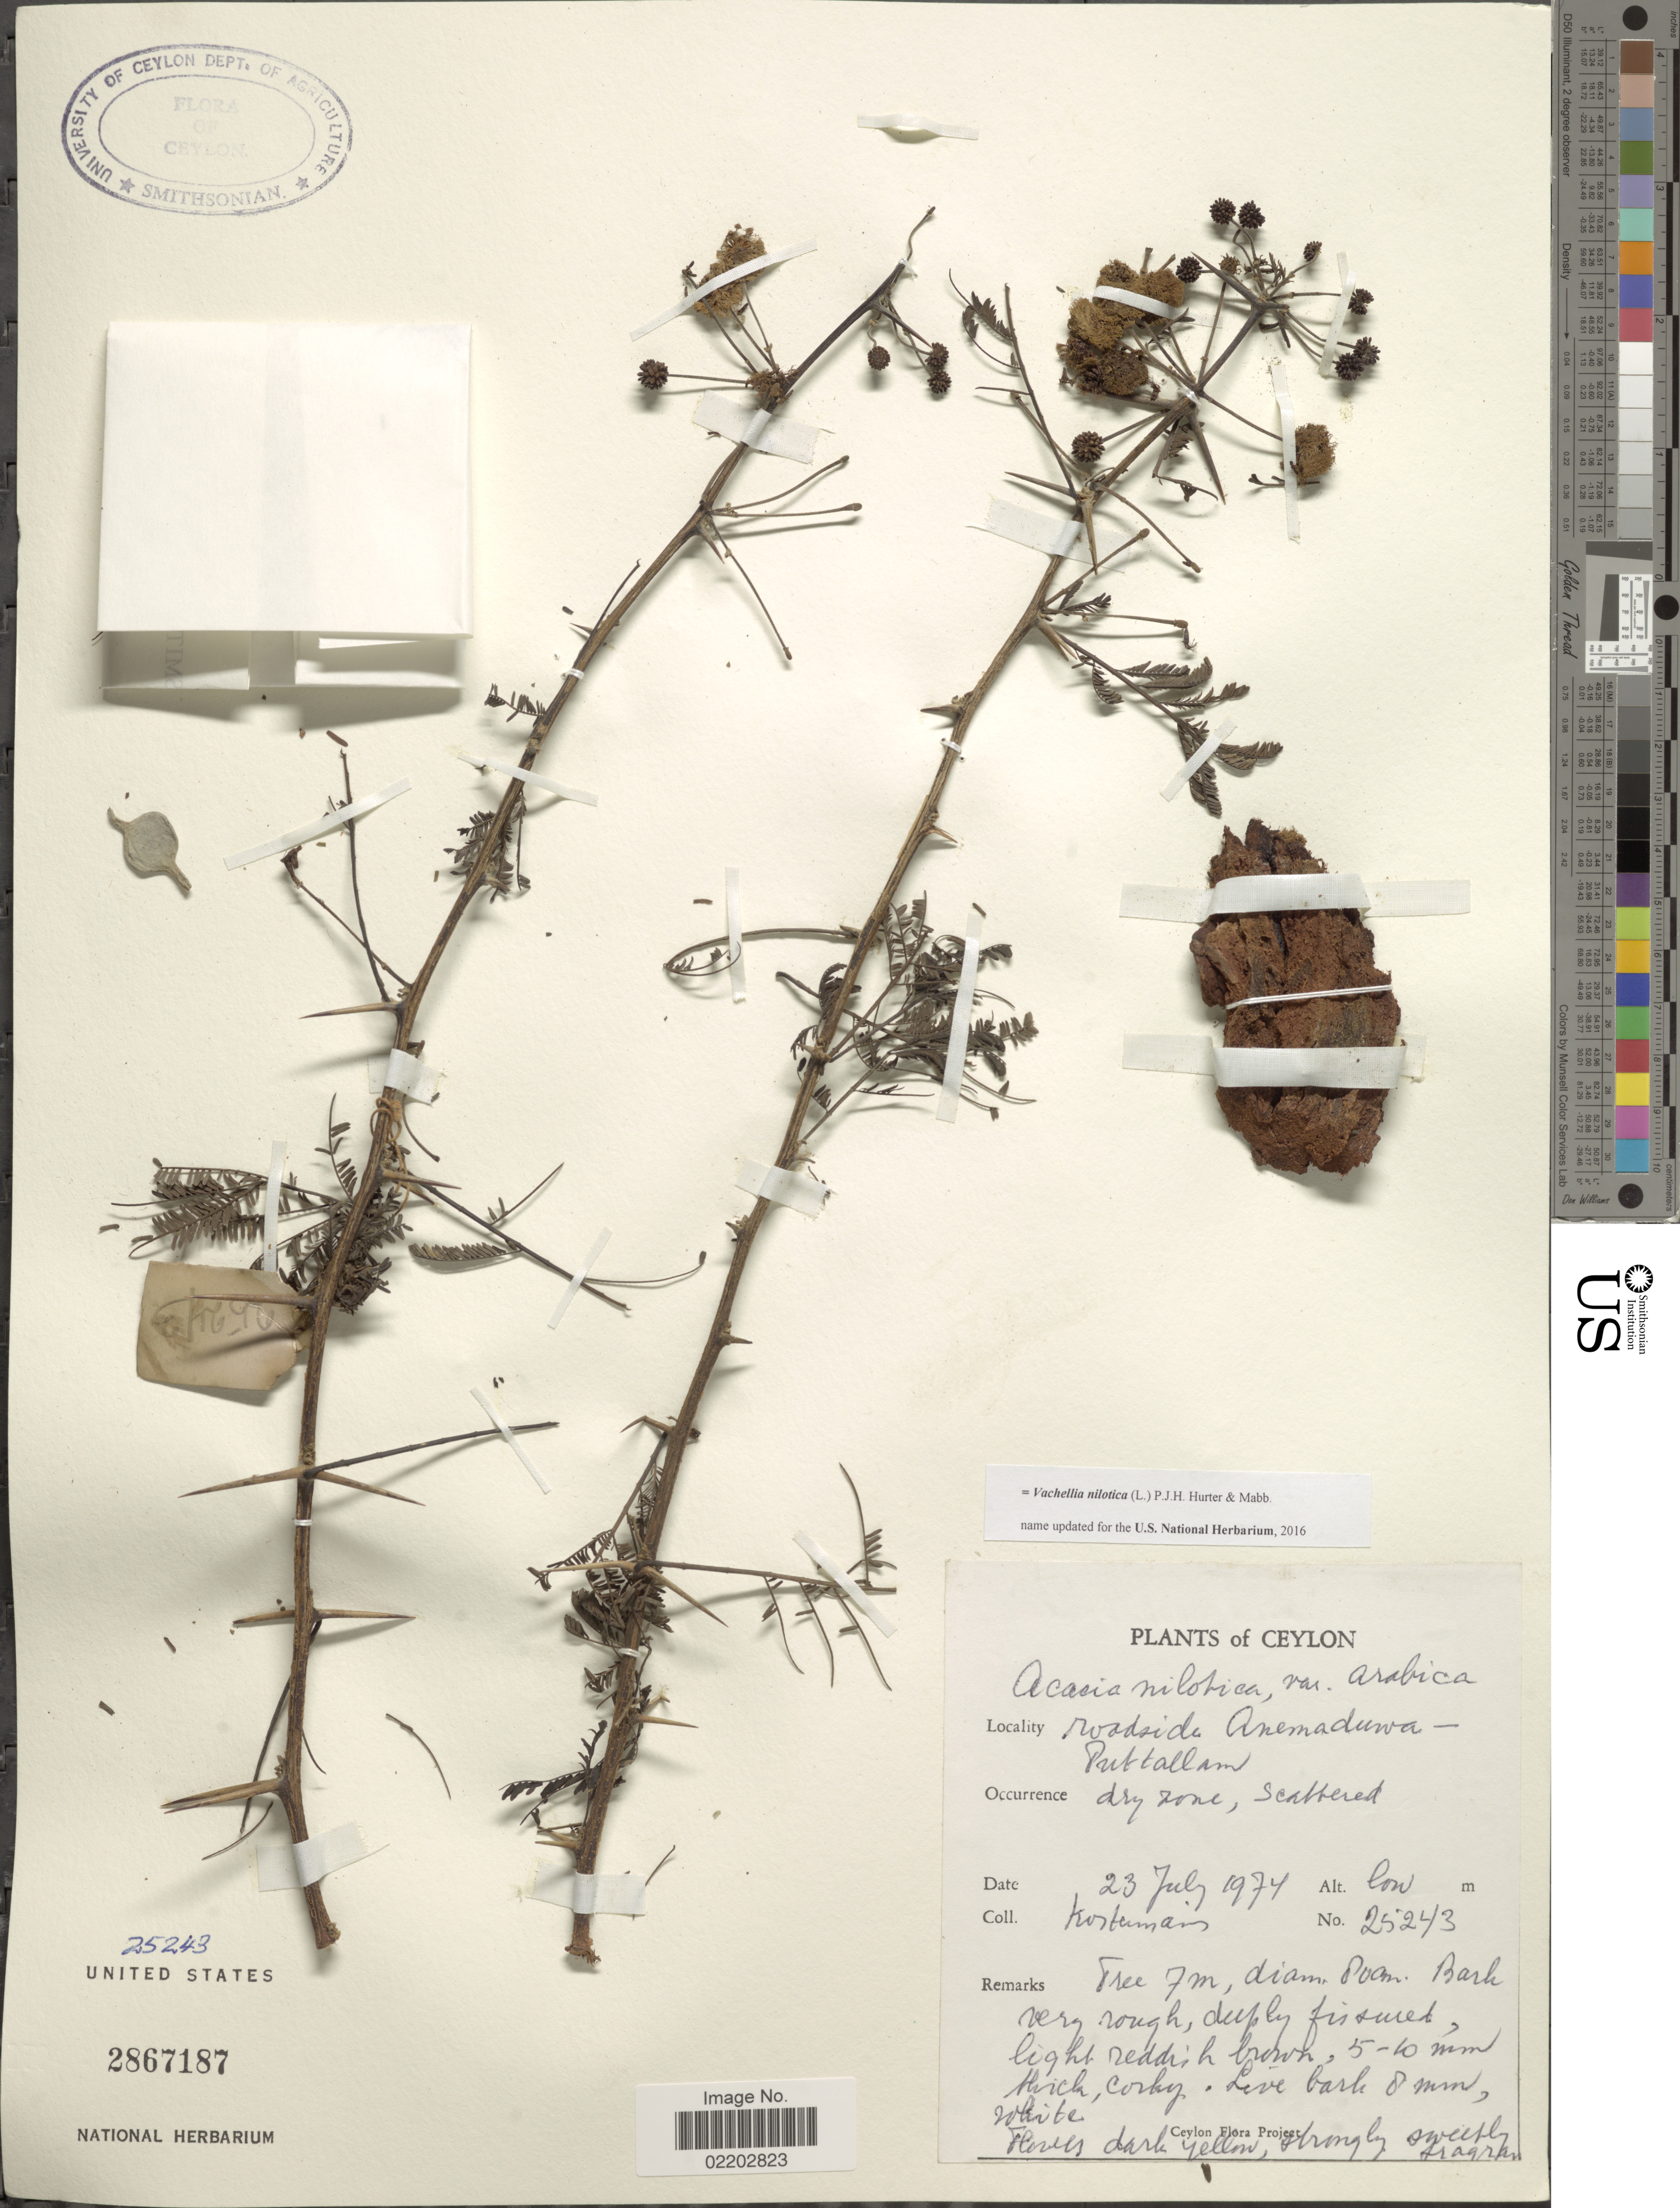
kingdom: Plantae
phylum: Tracheophyta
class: Magnoliopsida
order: Fabales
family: Fabaceae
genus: Vachellia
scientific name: Vachellia nilotica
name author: (L.) P.J.H. Hurter & Mabb.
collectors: A. J. G. Kostermans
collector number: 25243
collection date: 1974-07-23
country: Sri Lanka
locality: Ceylon, roadside Anemanduwa, Puttalam, dry zone, scattered [interpreted]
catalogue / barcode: US 2867187